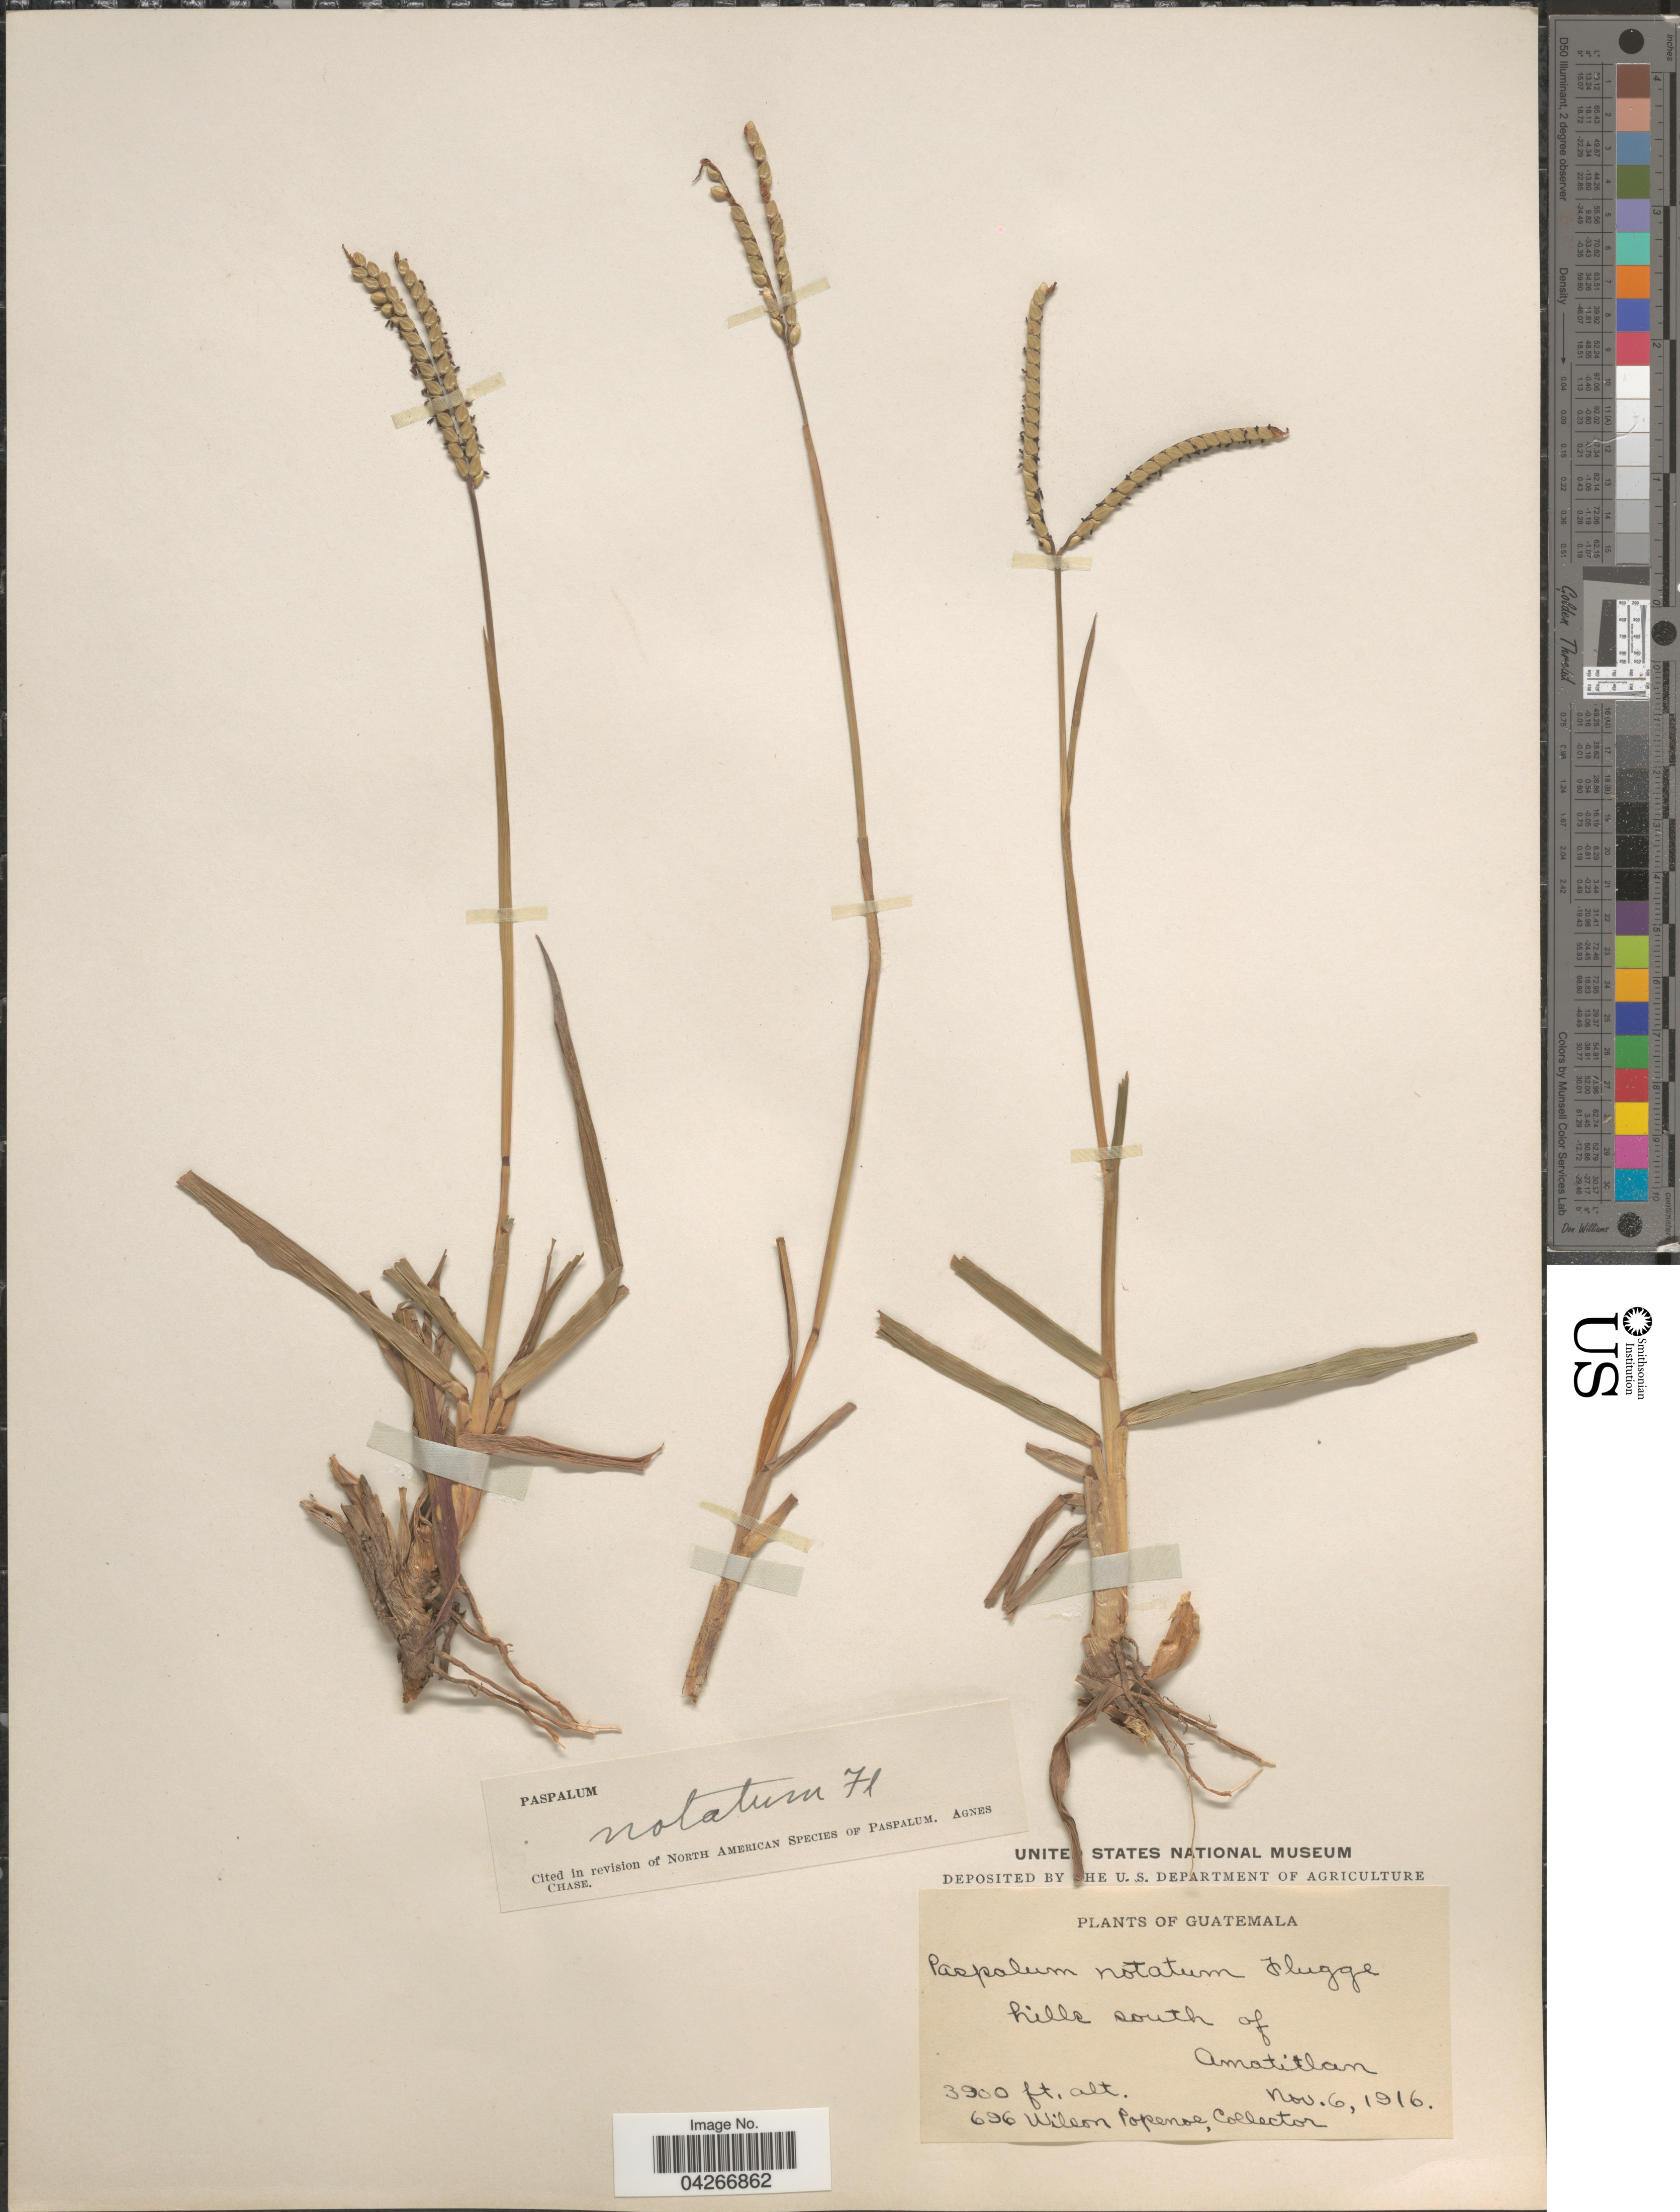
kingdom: Plantae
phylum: Tracheophyta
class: Liliopsida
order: Poales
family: Poaceae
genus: Paspalum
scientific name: Paspalum notatum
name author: Flüggé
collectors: F. Popenoe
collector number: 696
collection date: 1916-11-06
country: Guatemala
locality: Hills south of Amatitlan.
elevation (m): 1189